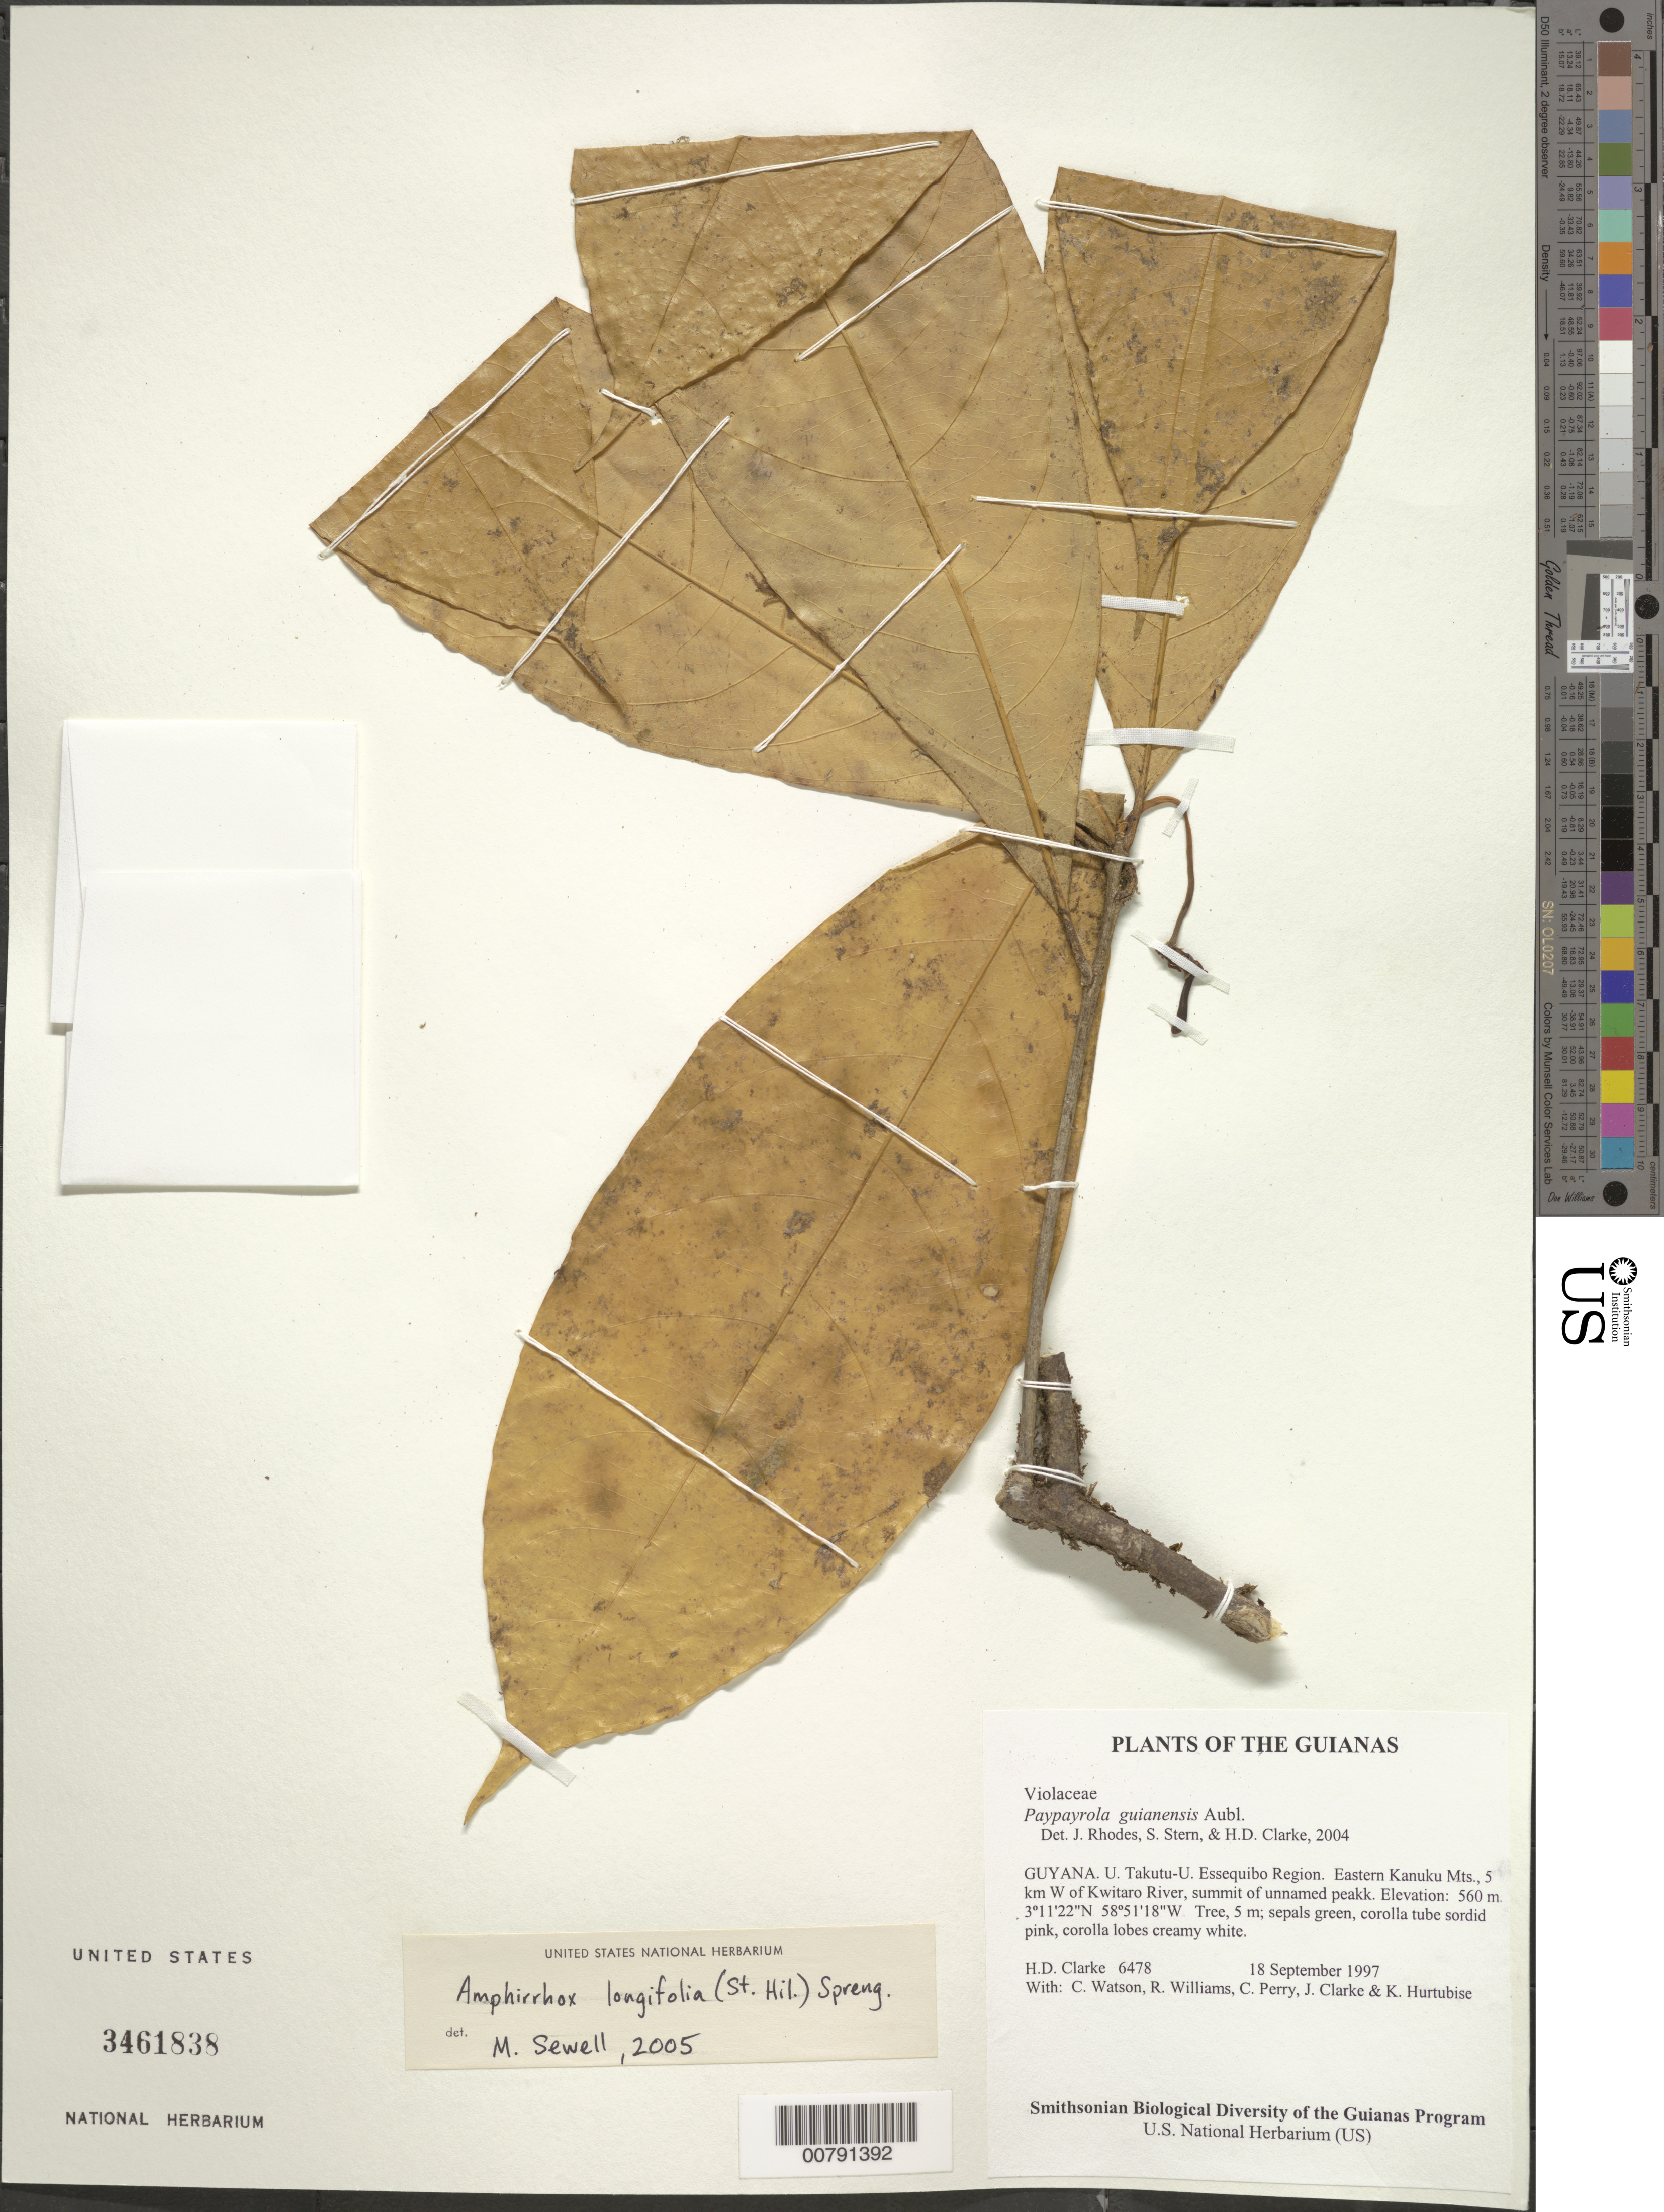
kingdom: Plantae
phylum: Tracheophyta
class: Magnoliopsida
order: Malpighiales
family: Violaceae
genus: Amphirrhox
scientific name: Amphirrhox longifolia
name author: (A. St.-Hil.) Spreng.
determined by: Sewell, M.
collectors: H. D. Clarke, C. Watson, R. Williams, C. Perry, J. Clarke & K. Hurtubise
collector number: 6478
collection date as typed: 18 September 1997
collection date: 1997-09-18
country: Guyana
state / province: U. Takutu-U. Essequibo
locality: Eastern Kanuku Mts., 5 km W of Kwitaro River, summit of unnamed peak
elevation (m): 560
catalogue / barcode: US 3461838